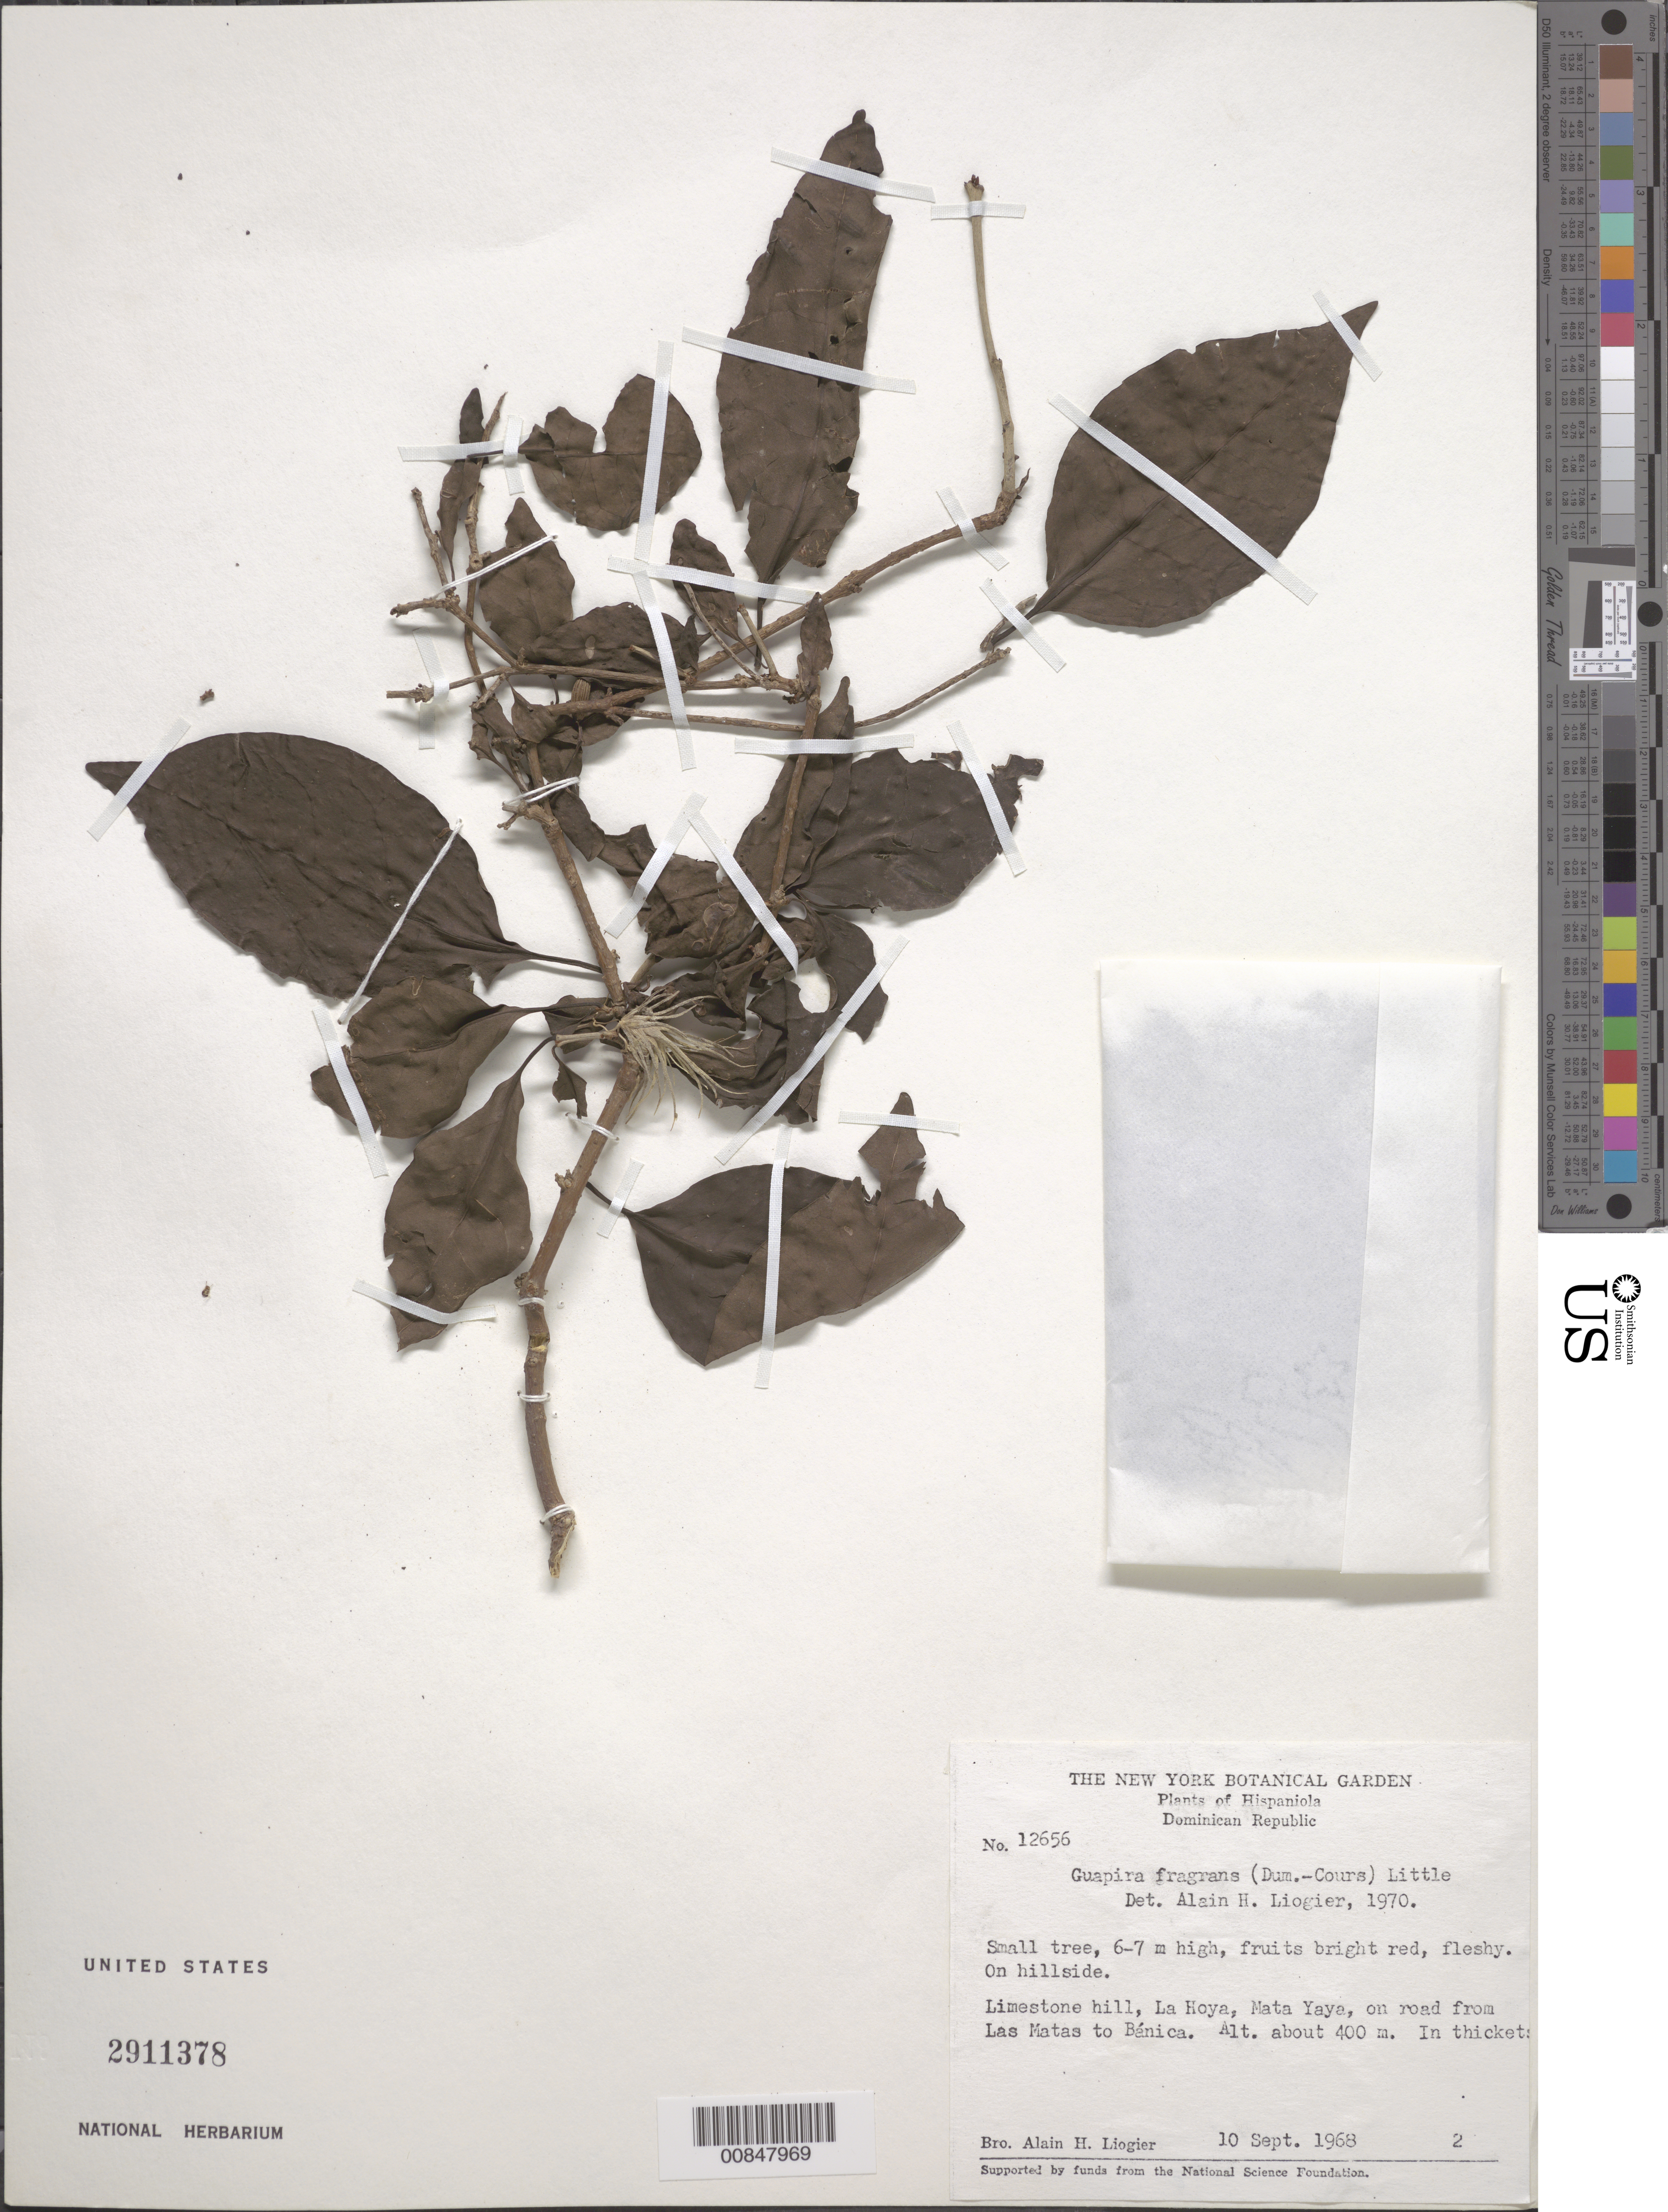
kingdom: Plantae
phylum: Tracheophyta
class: Magnoliopsida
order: Caryophyllales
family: Nyctaginaceae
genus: Guapira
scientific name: Guapira fragrans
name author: (Dum. Cours.) Little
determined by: Liogier, Alain H.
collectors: A. H. Liogier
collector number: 12656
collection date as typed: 10 Sep 1968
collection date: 1968-09-10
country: Dominican Republic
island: Hispaniola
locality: La Hoya, Mata Yaya, on road from Las Matas to Bánica.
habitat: Limestone hill. On hillside, in thickets.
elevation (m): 400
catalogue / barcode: US 2911378